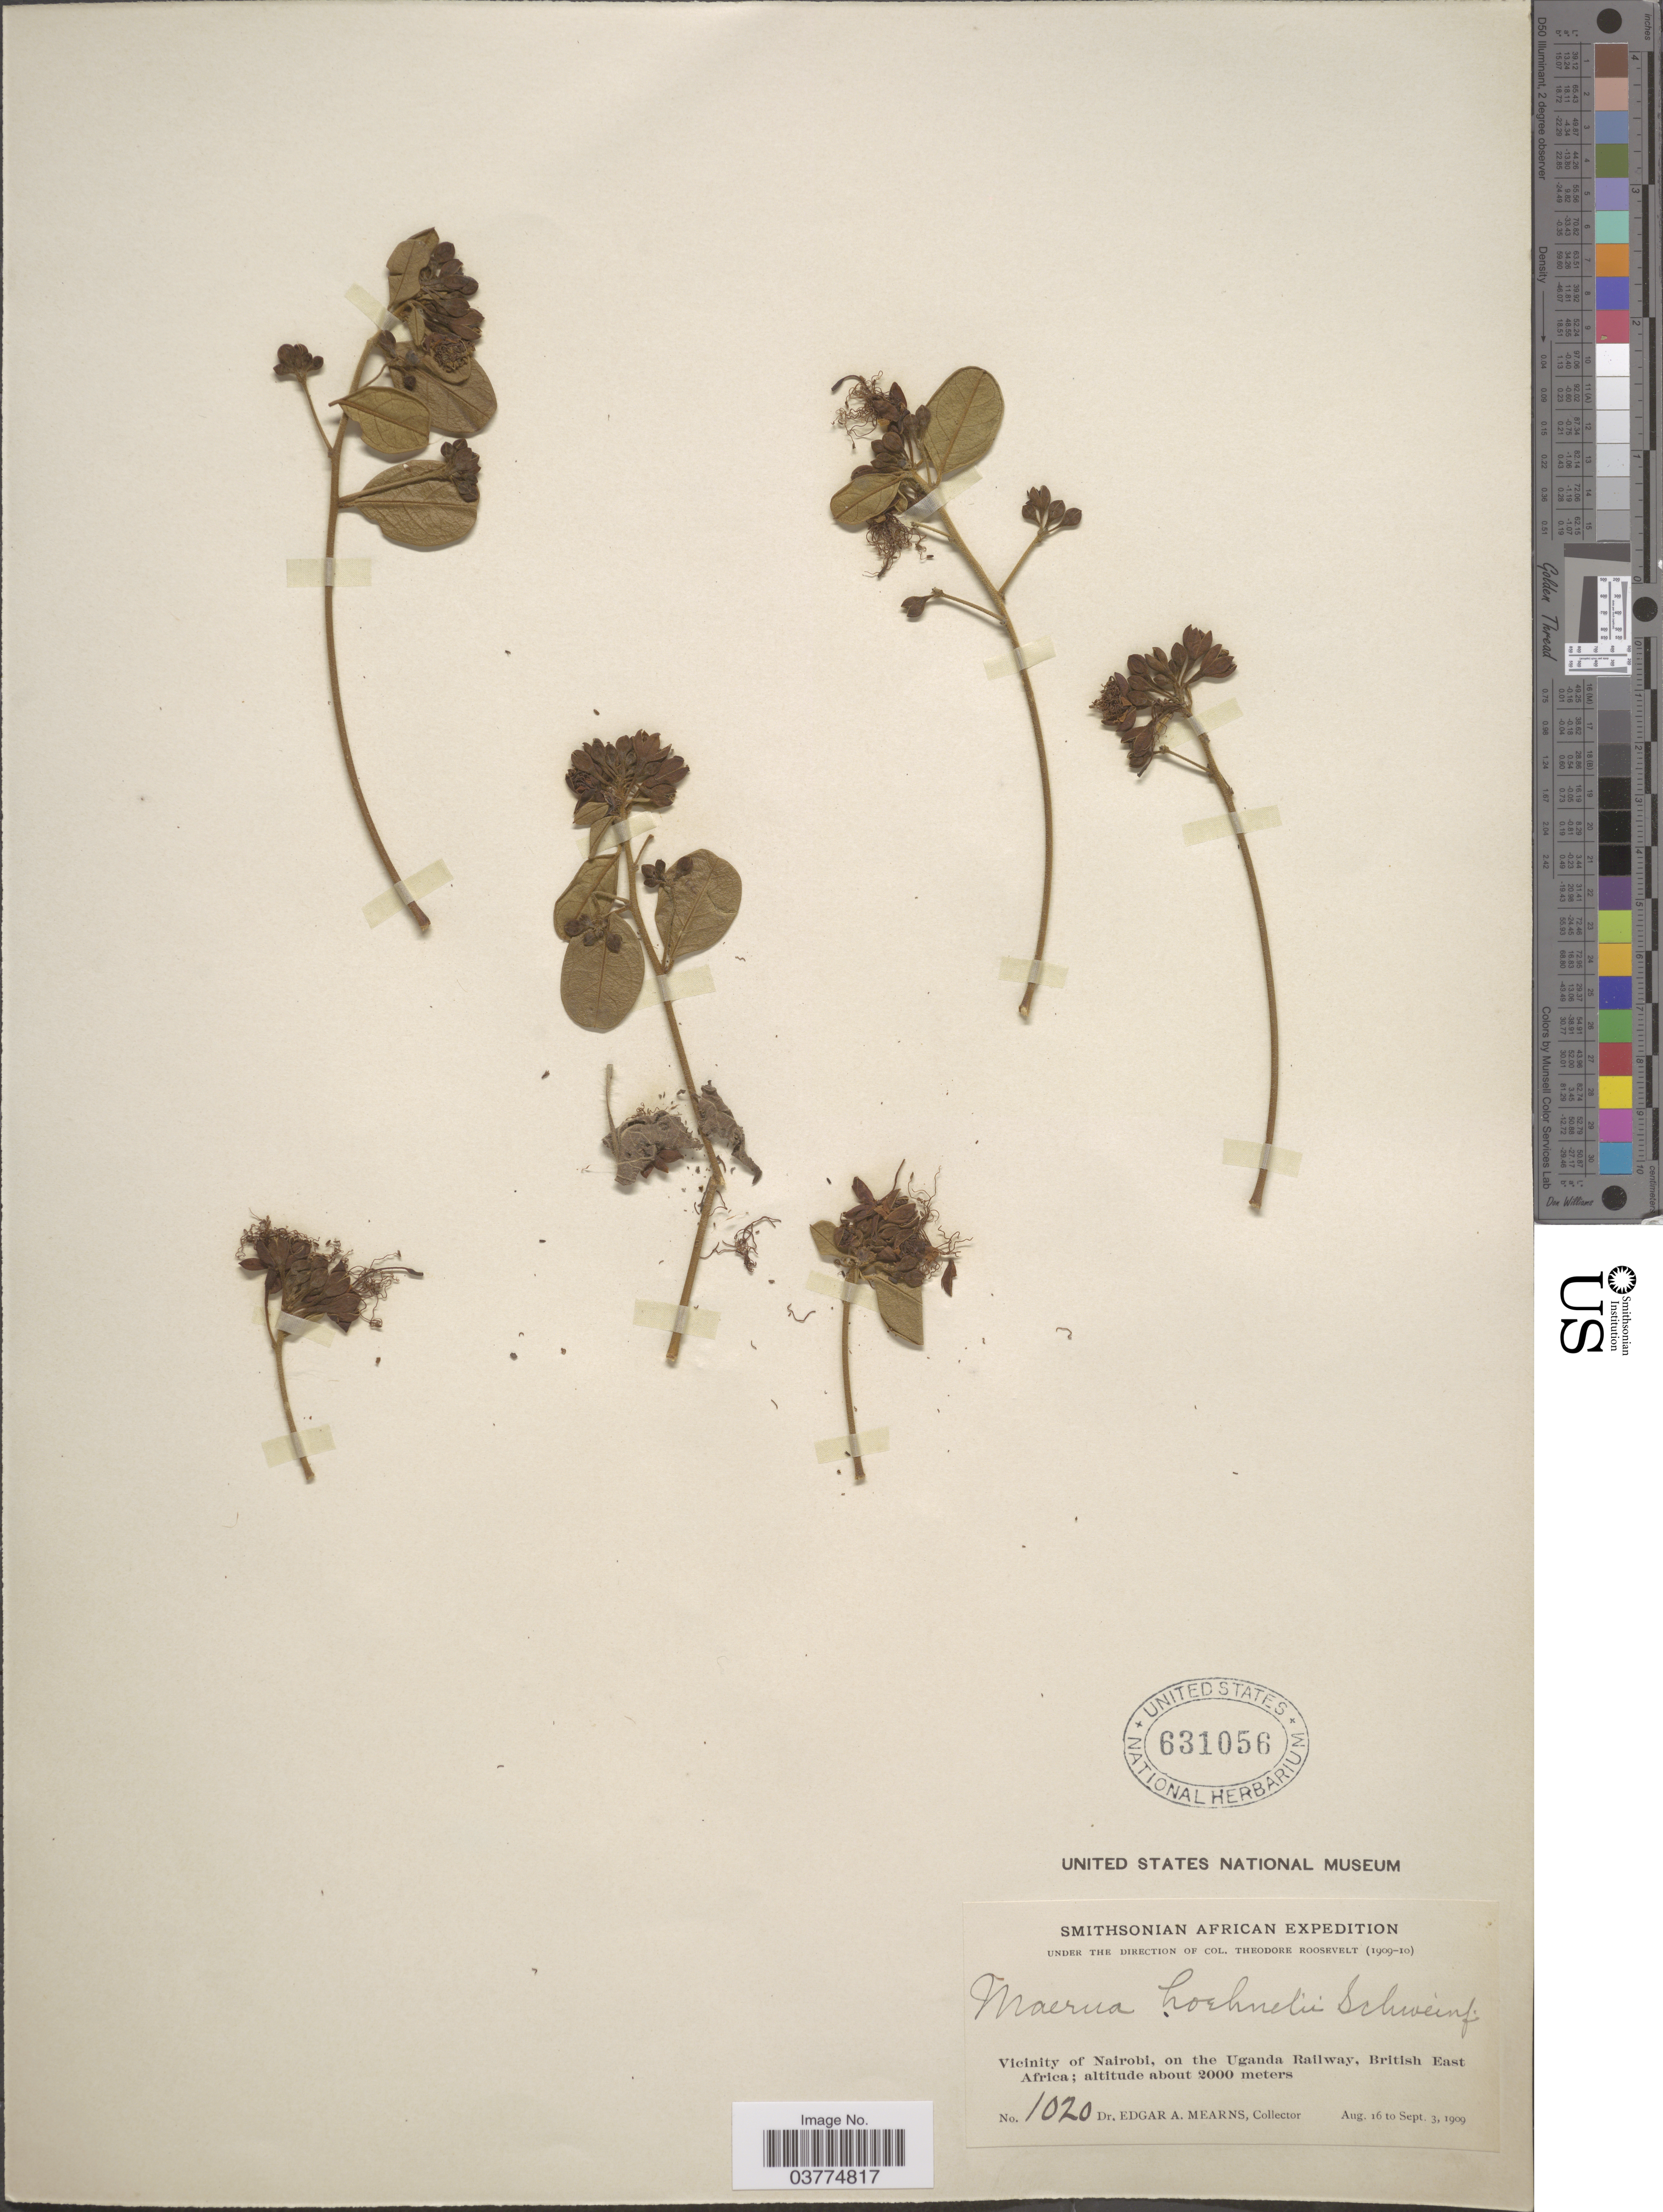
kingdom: Plantae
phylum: Tracheophyta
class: Magnoliopsida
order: Brassicales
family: Capparaceae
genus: Maerua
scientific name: Maerua hoehnelii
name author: Schweinf.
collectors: E. A. Mearns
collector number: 1020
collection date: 1909-08-16/1909-09-03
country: Kenya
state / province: Nairobi Area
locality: Vicinity of Nairobi, on the Uganda Railway, British East Africa.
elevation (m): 2000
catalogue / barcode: US 631056